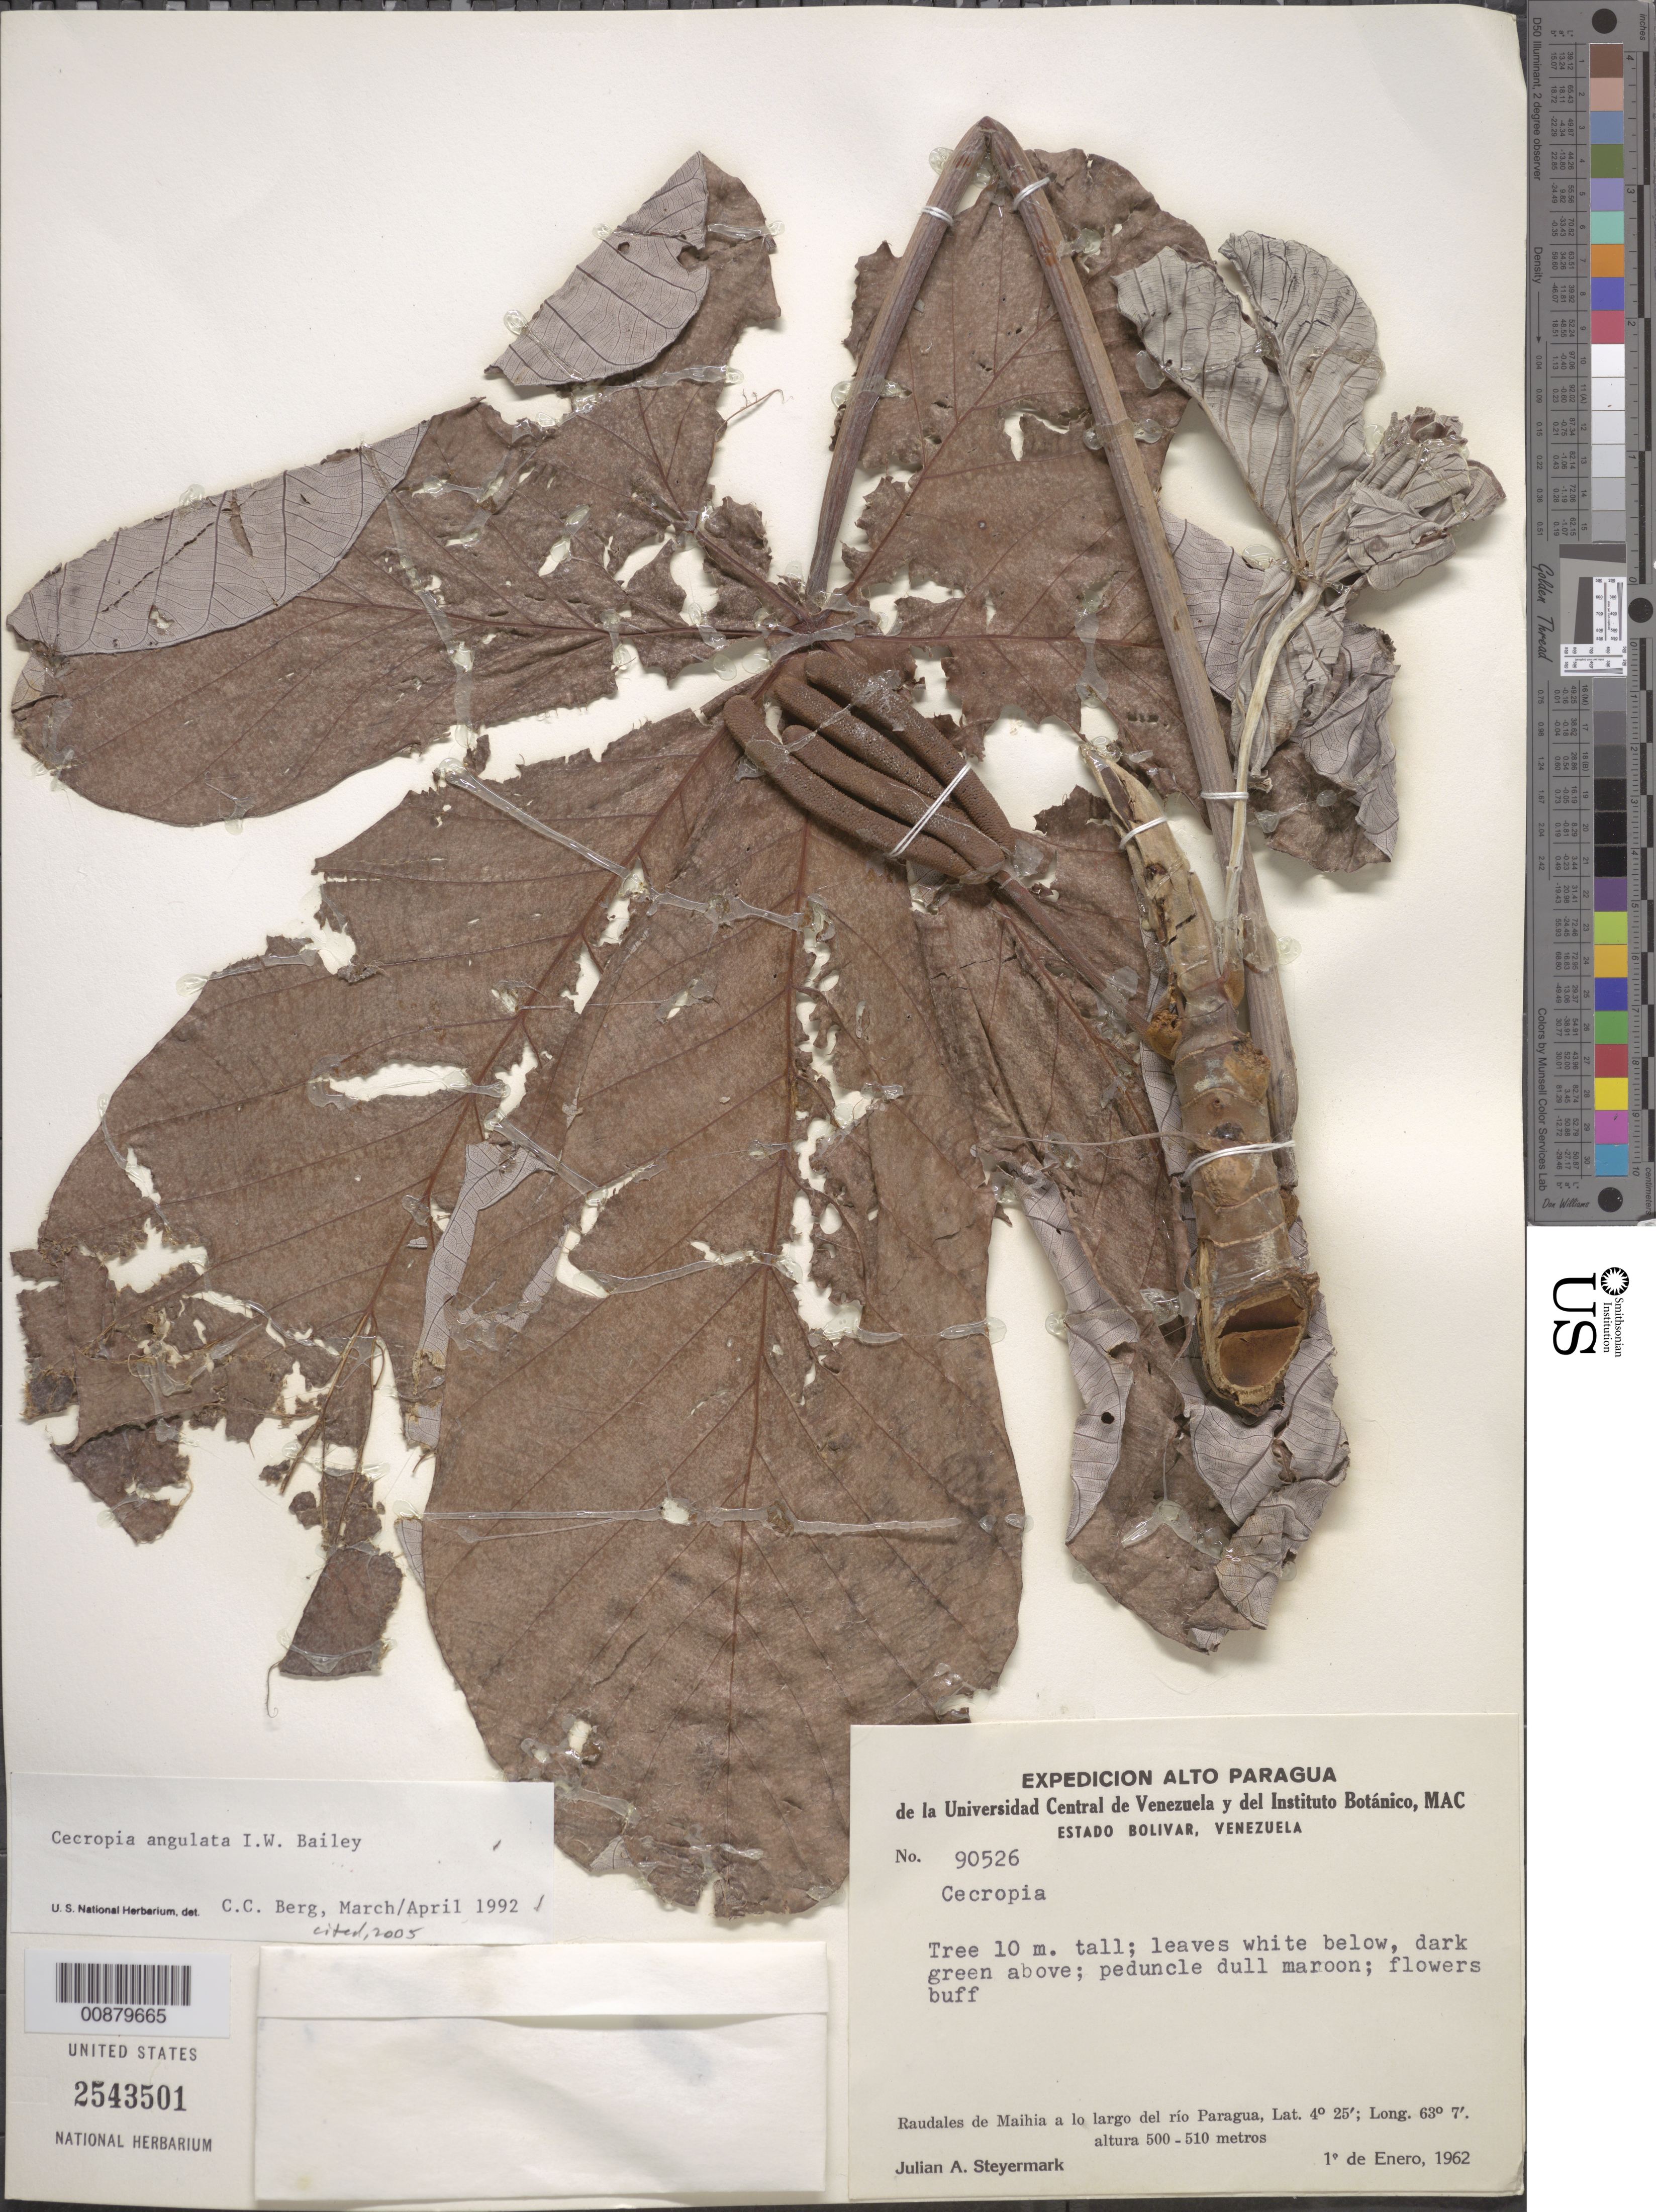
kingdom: Plantae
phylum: Tracheophyta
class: Magnoliopsida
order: Rosales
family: Urticaceae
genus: Cecropia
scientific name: Cecropia angulata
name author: I.W. Bailey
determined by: Berg, C. C.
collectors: J. Steyermark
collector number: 90526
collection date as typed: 1-Jan-62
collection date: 1962-01-01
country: Venezuela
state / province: Bolívar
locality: Raudales de Maihia, Rió Paragua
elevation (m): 500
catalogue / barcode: US 2543501